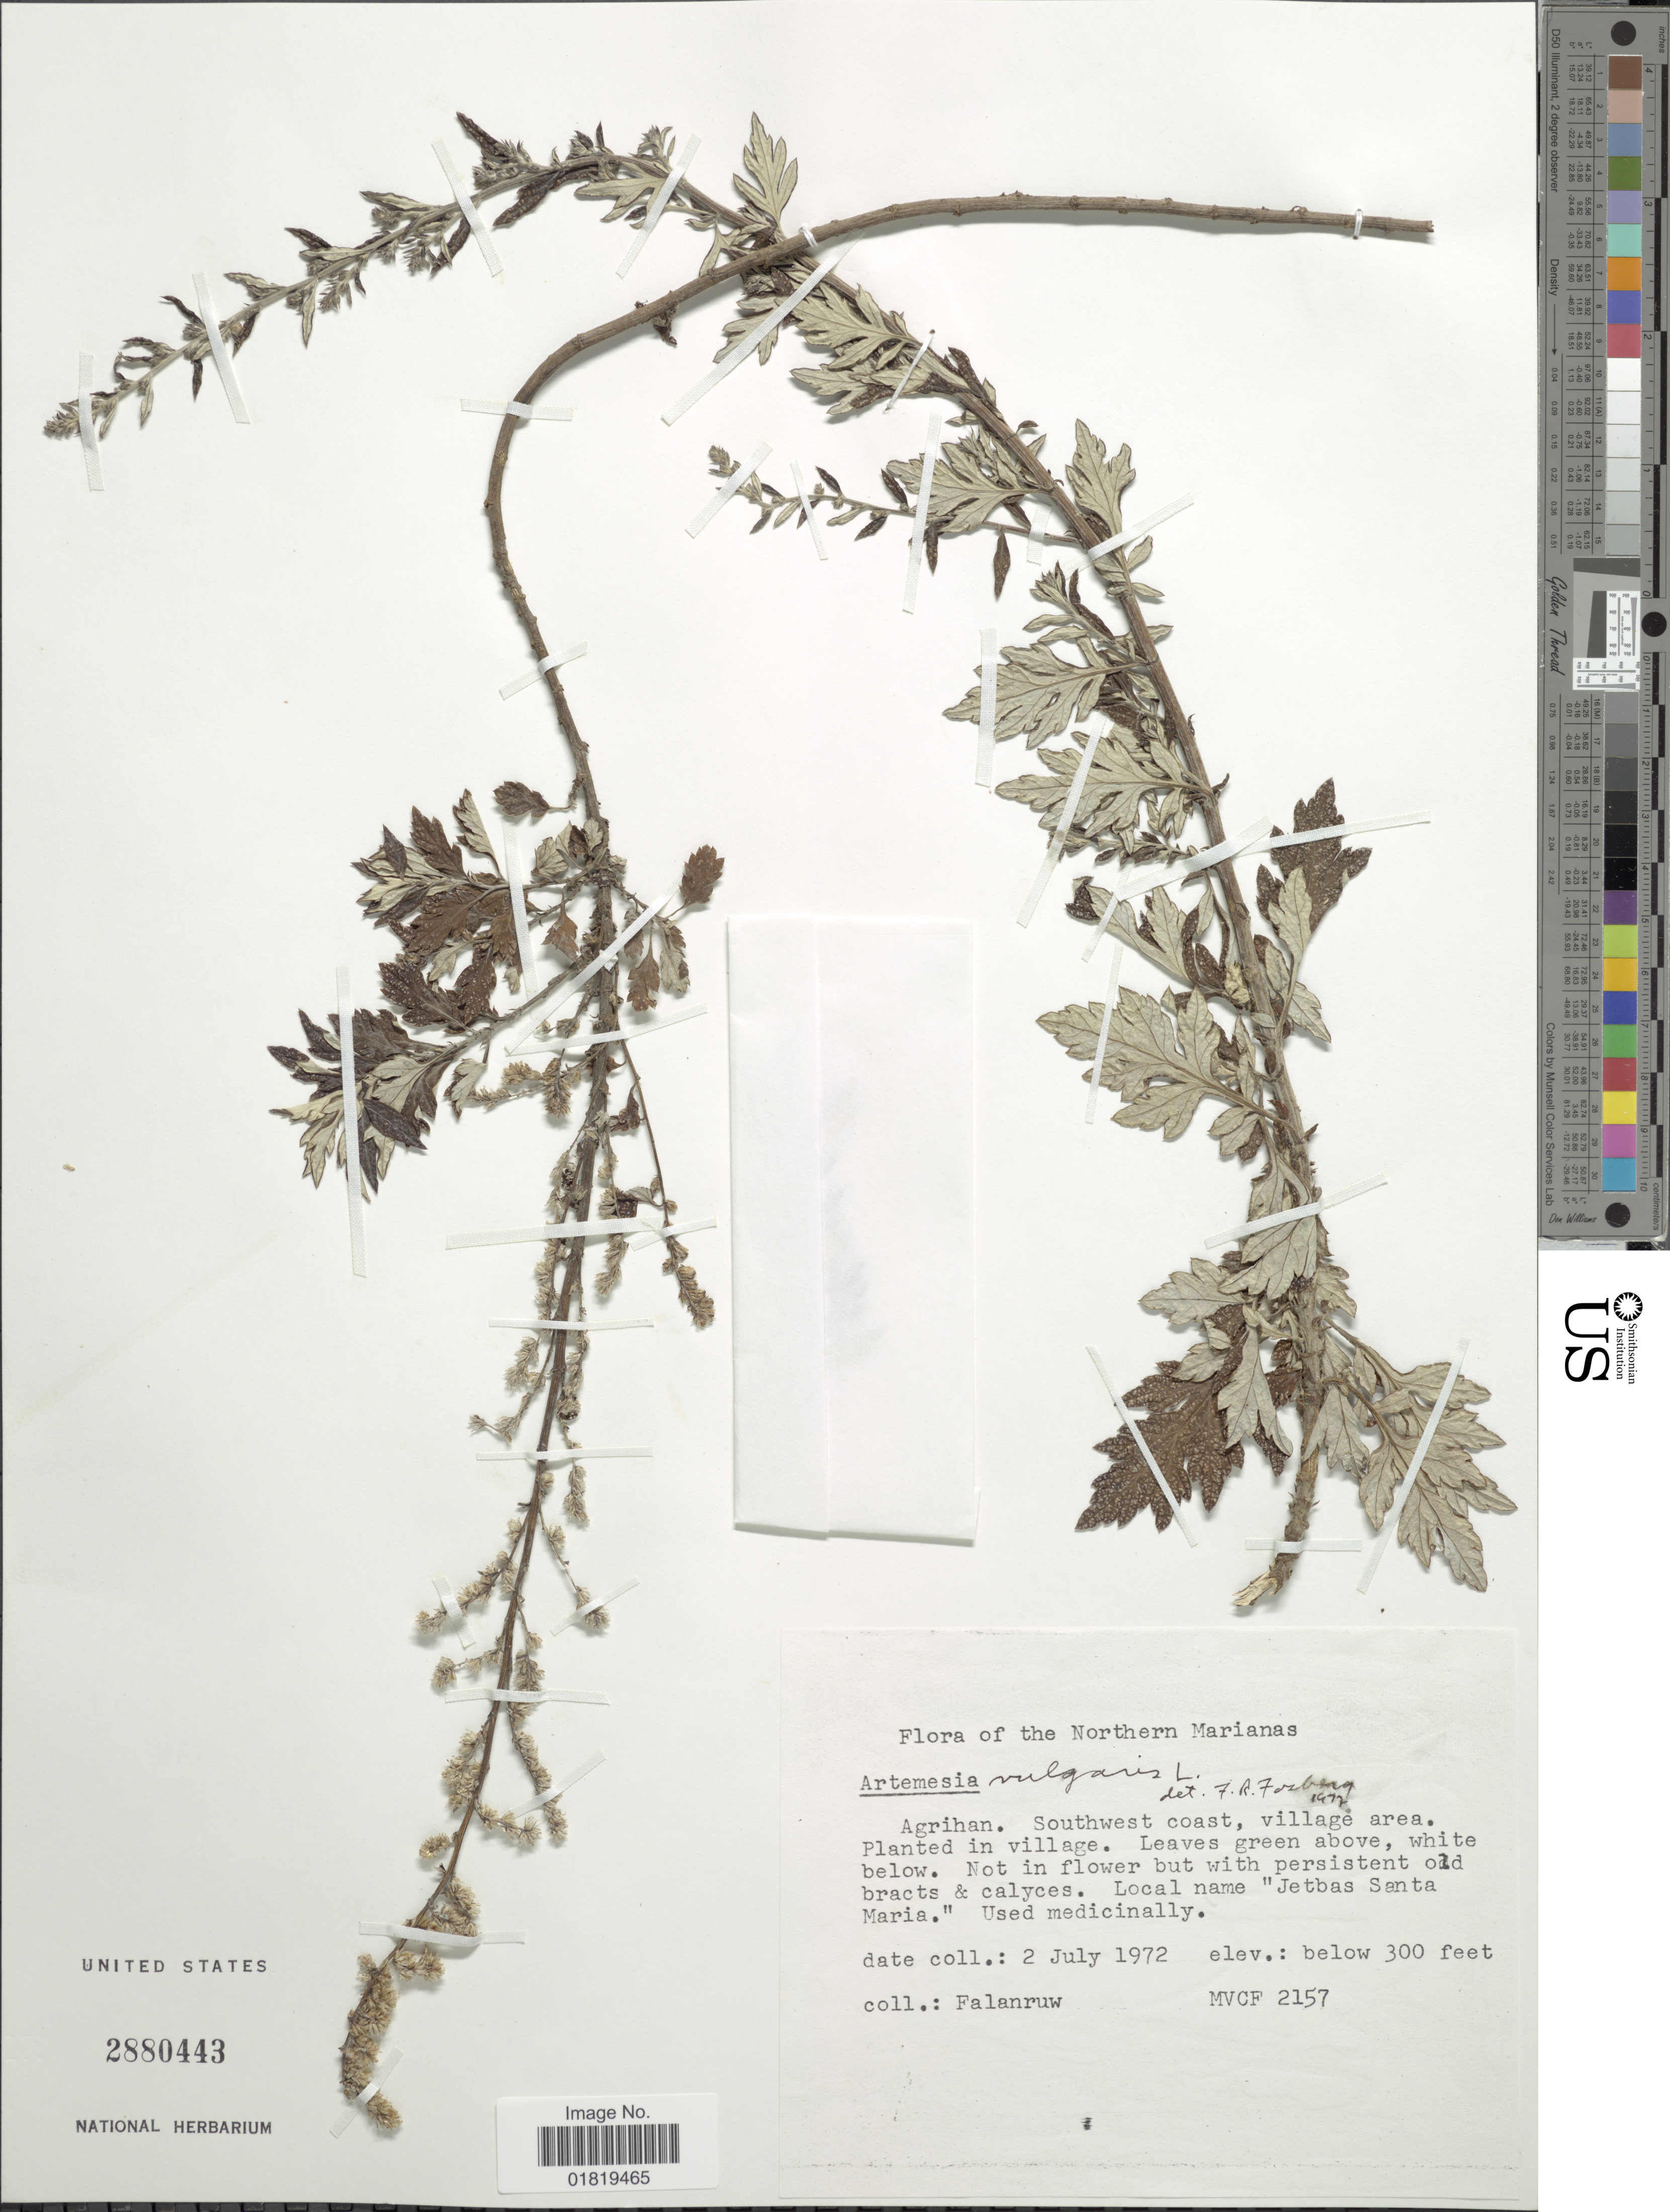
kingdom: Plantae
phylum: Tracheophyta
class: Magnoliopsida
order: Asterales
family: Asteraceae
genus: Artemisia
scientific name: Artemisia vulgaris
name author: L.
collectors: Falanruw, --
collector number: MVCF2157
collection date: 1972-07-02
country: Northern Mariana Islands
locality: Agrihan, Southwest coast, village area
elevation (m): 91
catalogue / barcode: US 2880443